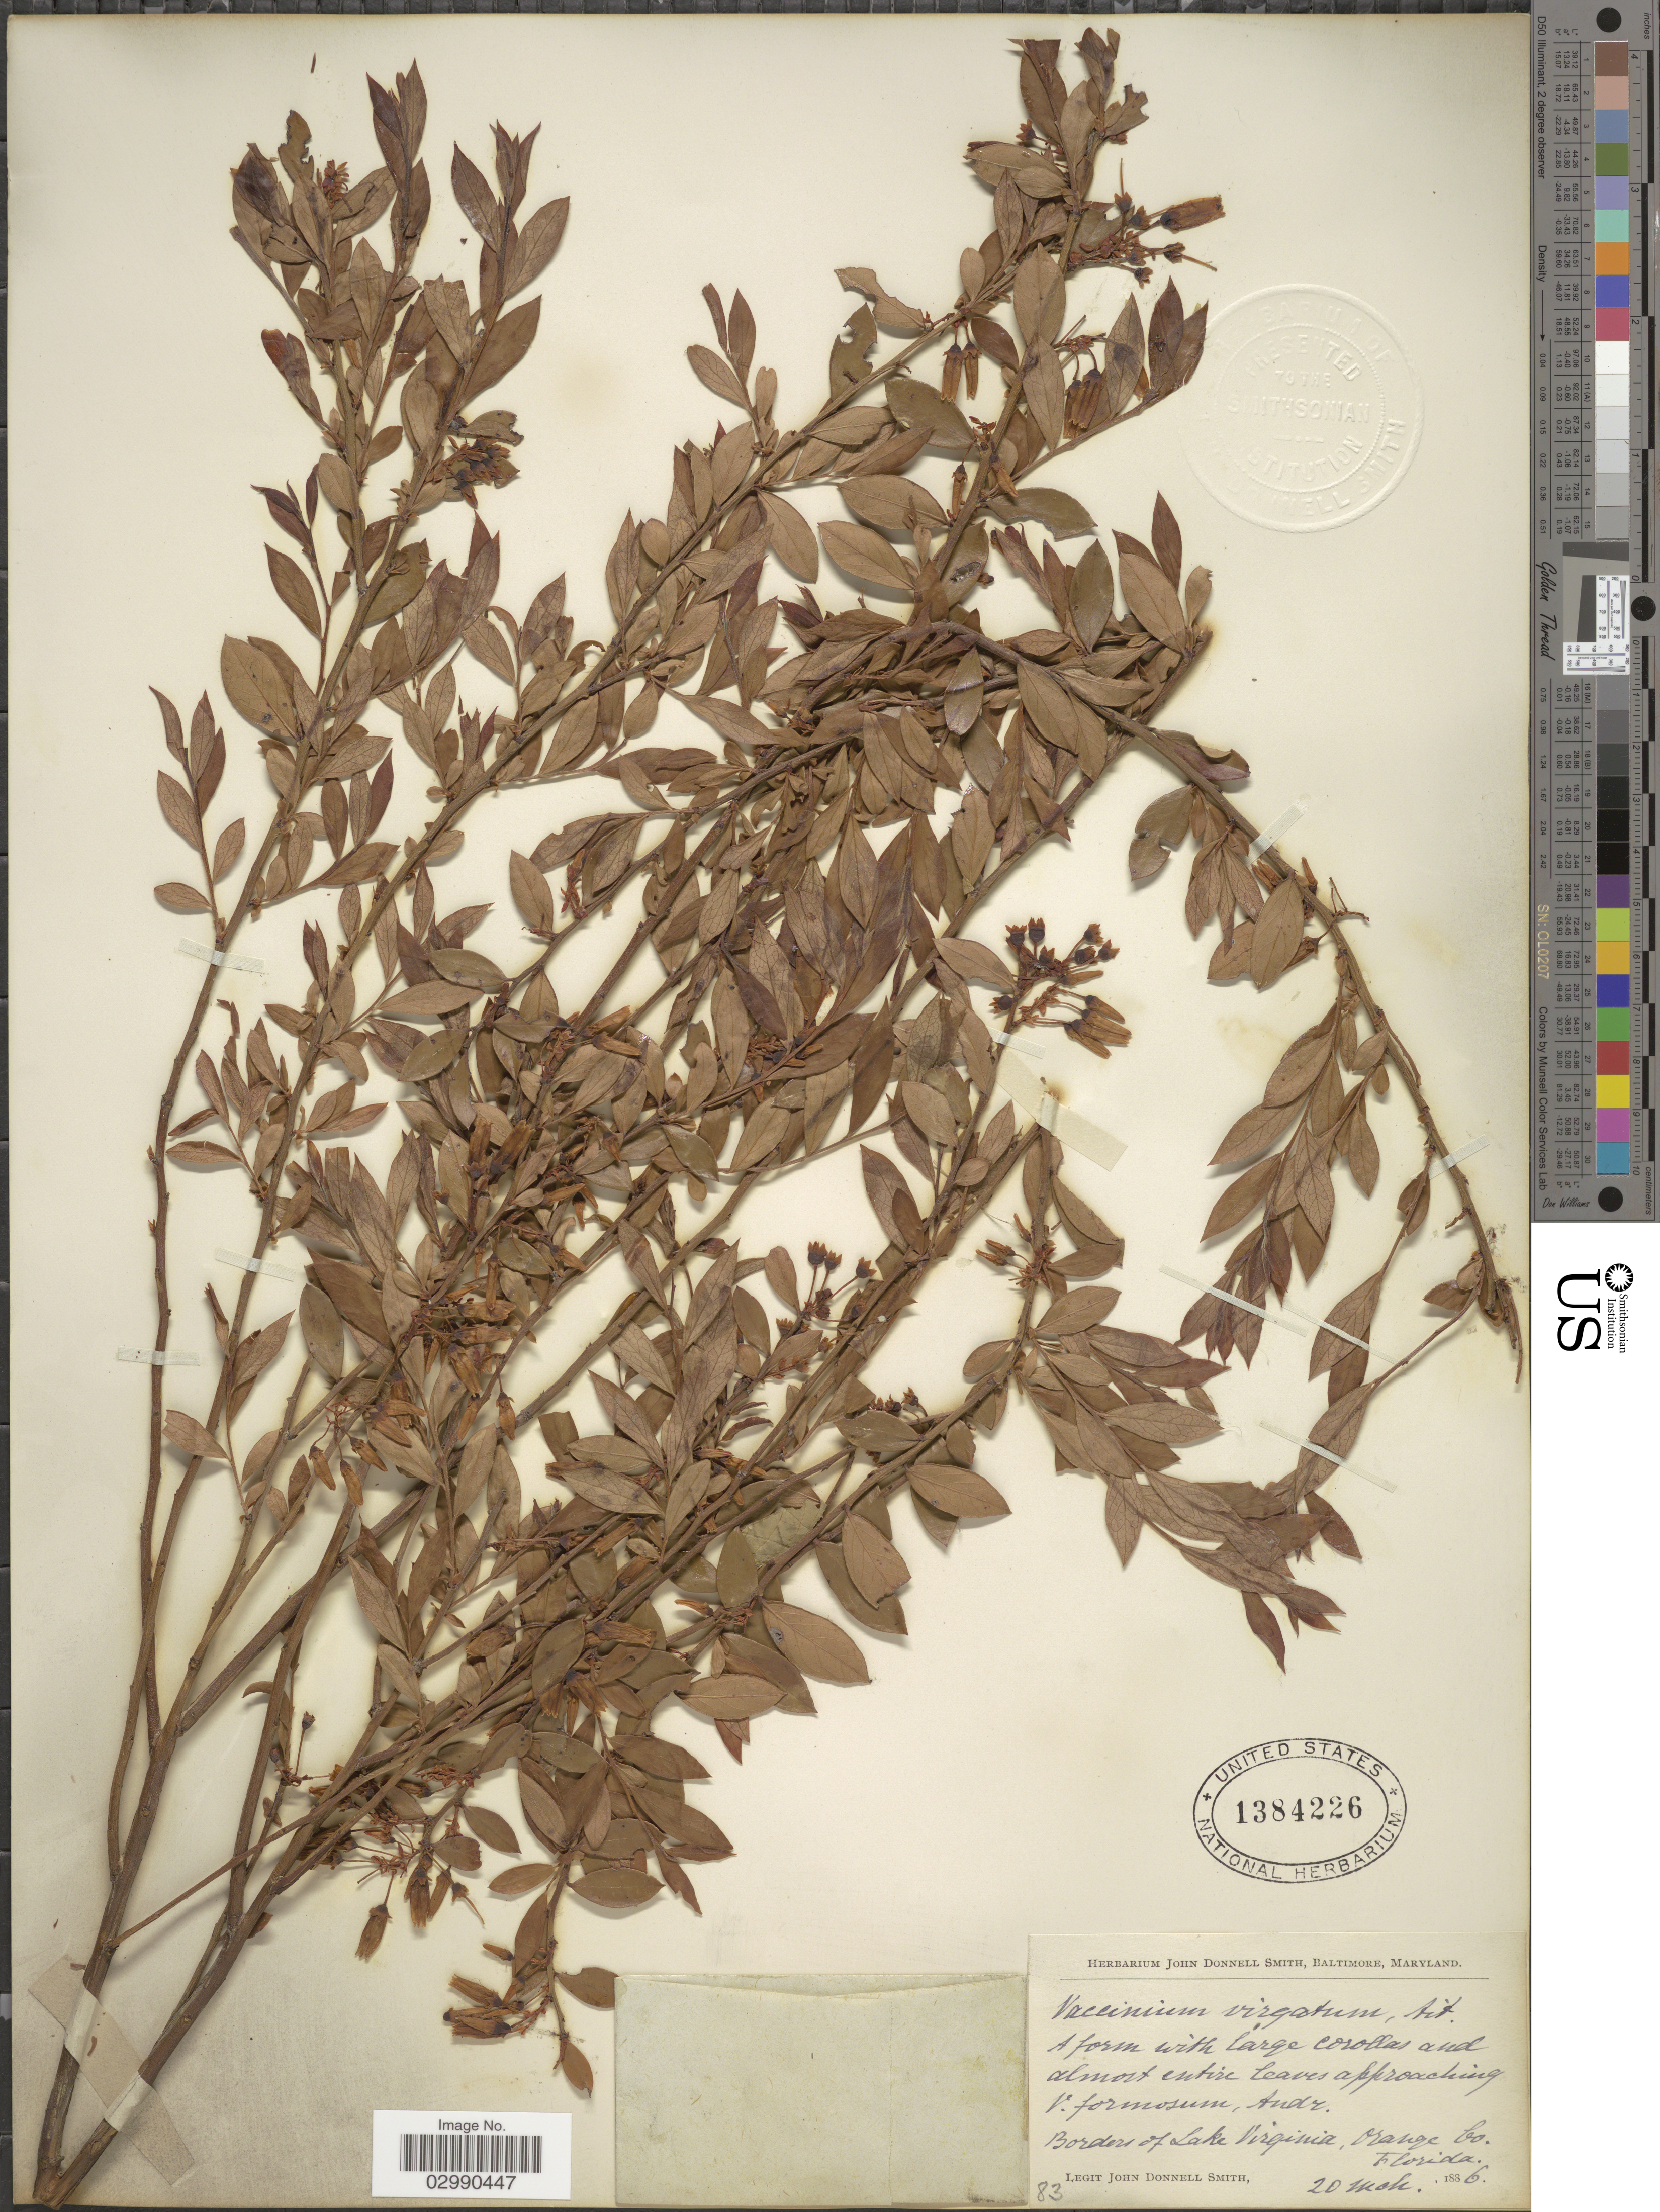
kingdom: Plantae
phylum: Tracheophyta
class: Magnoliopsida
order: Ericales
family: Ericaceae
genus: Vaccinium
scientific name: Vaccinium vacillans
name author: Kalm ex Torr.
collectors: J. Donnell Smith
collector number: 83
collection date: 1886-03-20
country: United States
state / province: Florida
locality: Borders of Lake Virginia, Orange Co.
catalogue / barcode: US 1384226